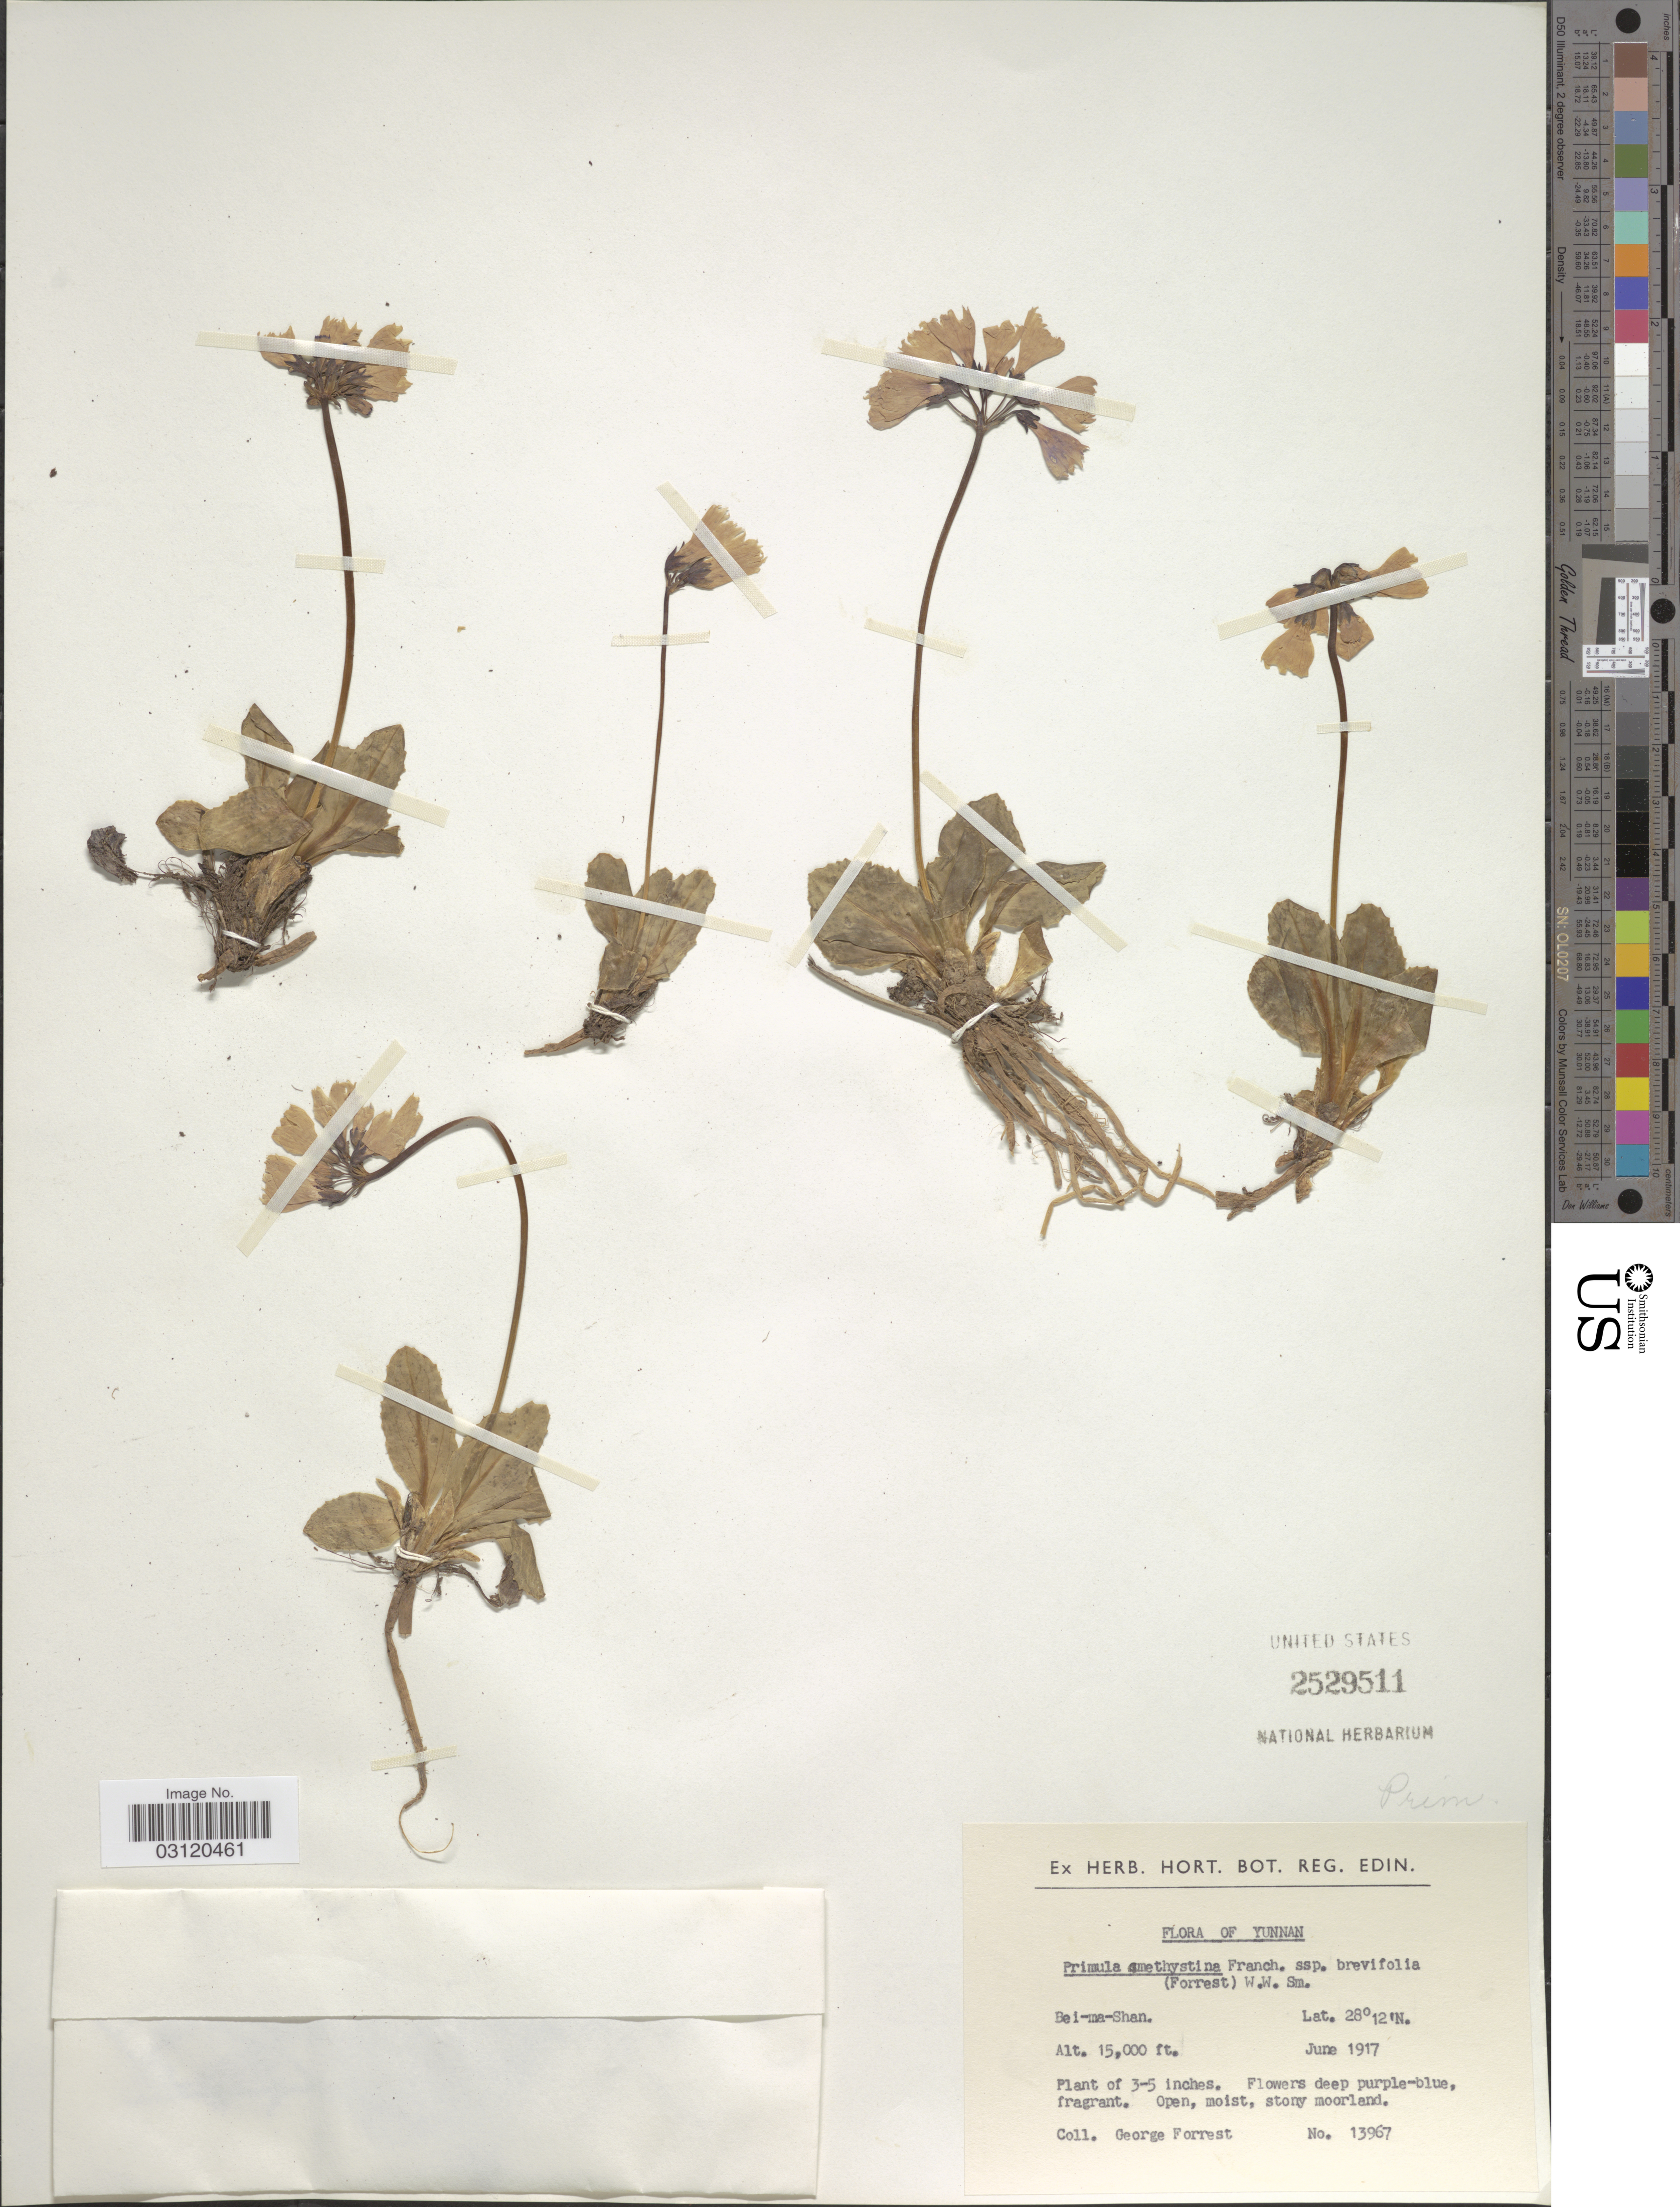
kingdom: Plantae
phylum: Tracheophyta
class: Magnoliopsida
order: Ericales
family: Primulaceae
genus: Primula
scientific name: Primula amethystina subsp. brevifolia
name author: (Forrest) W.W. Sm. & Forrest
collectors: G. Forrest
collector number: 13967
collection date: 1917-06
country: China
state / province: Yunnan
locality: Bei-ma-Shan.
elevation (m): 4572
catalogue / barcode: US 2529511